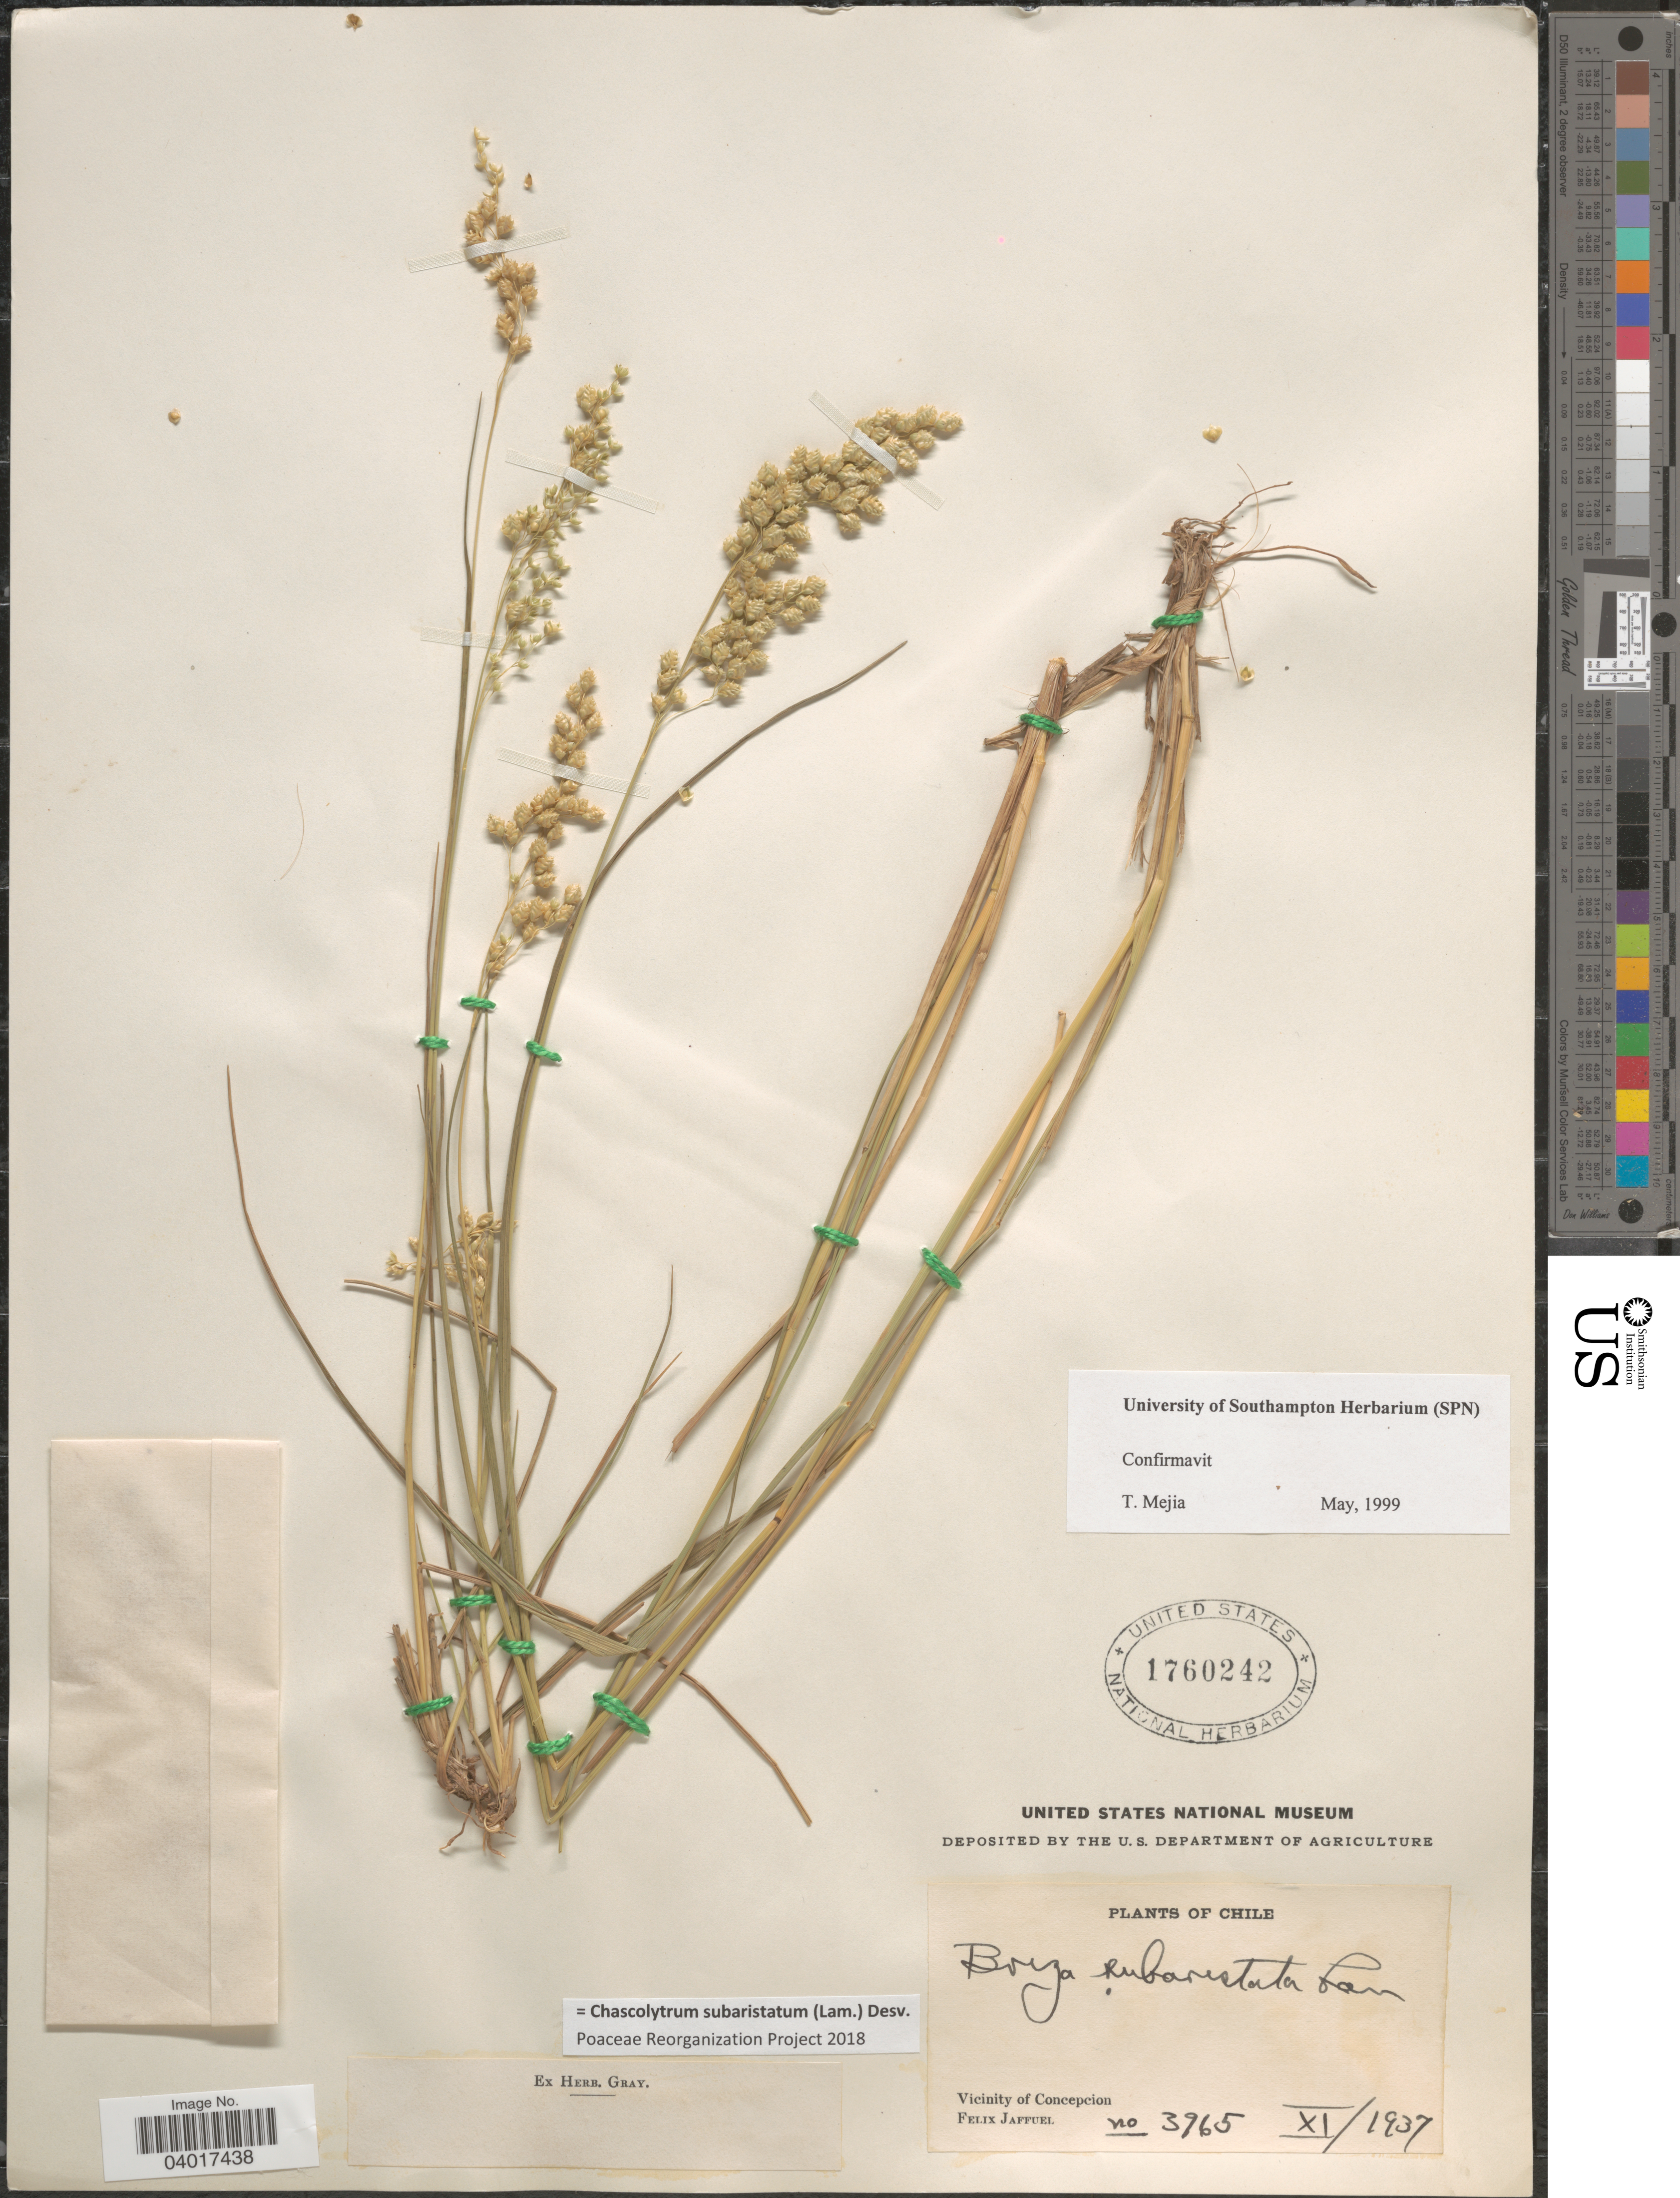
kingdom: Plantae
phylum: Tracheophyta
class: Liliopsida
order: Poales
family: Poaceae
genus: Chascolytrum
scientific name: Chascolytrum subaristatum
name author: (Lam.) Desv.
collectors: F. Jaffuel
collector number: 3965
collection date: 1937-11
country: Chile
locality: Vicinity of Concepcion.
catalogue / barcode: US 1760242